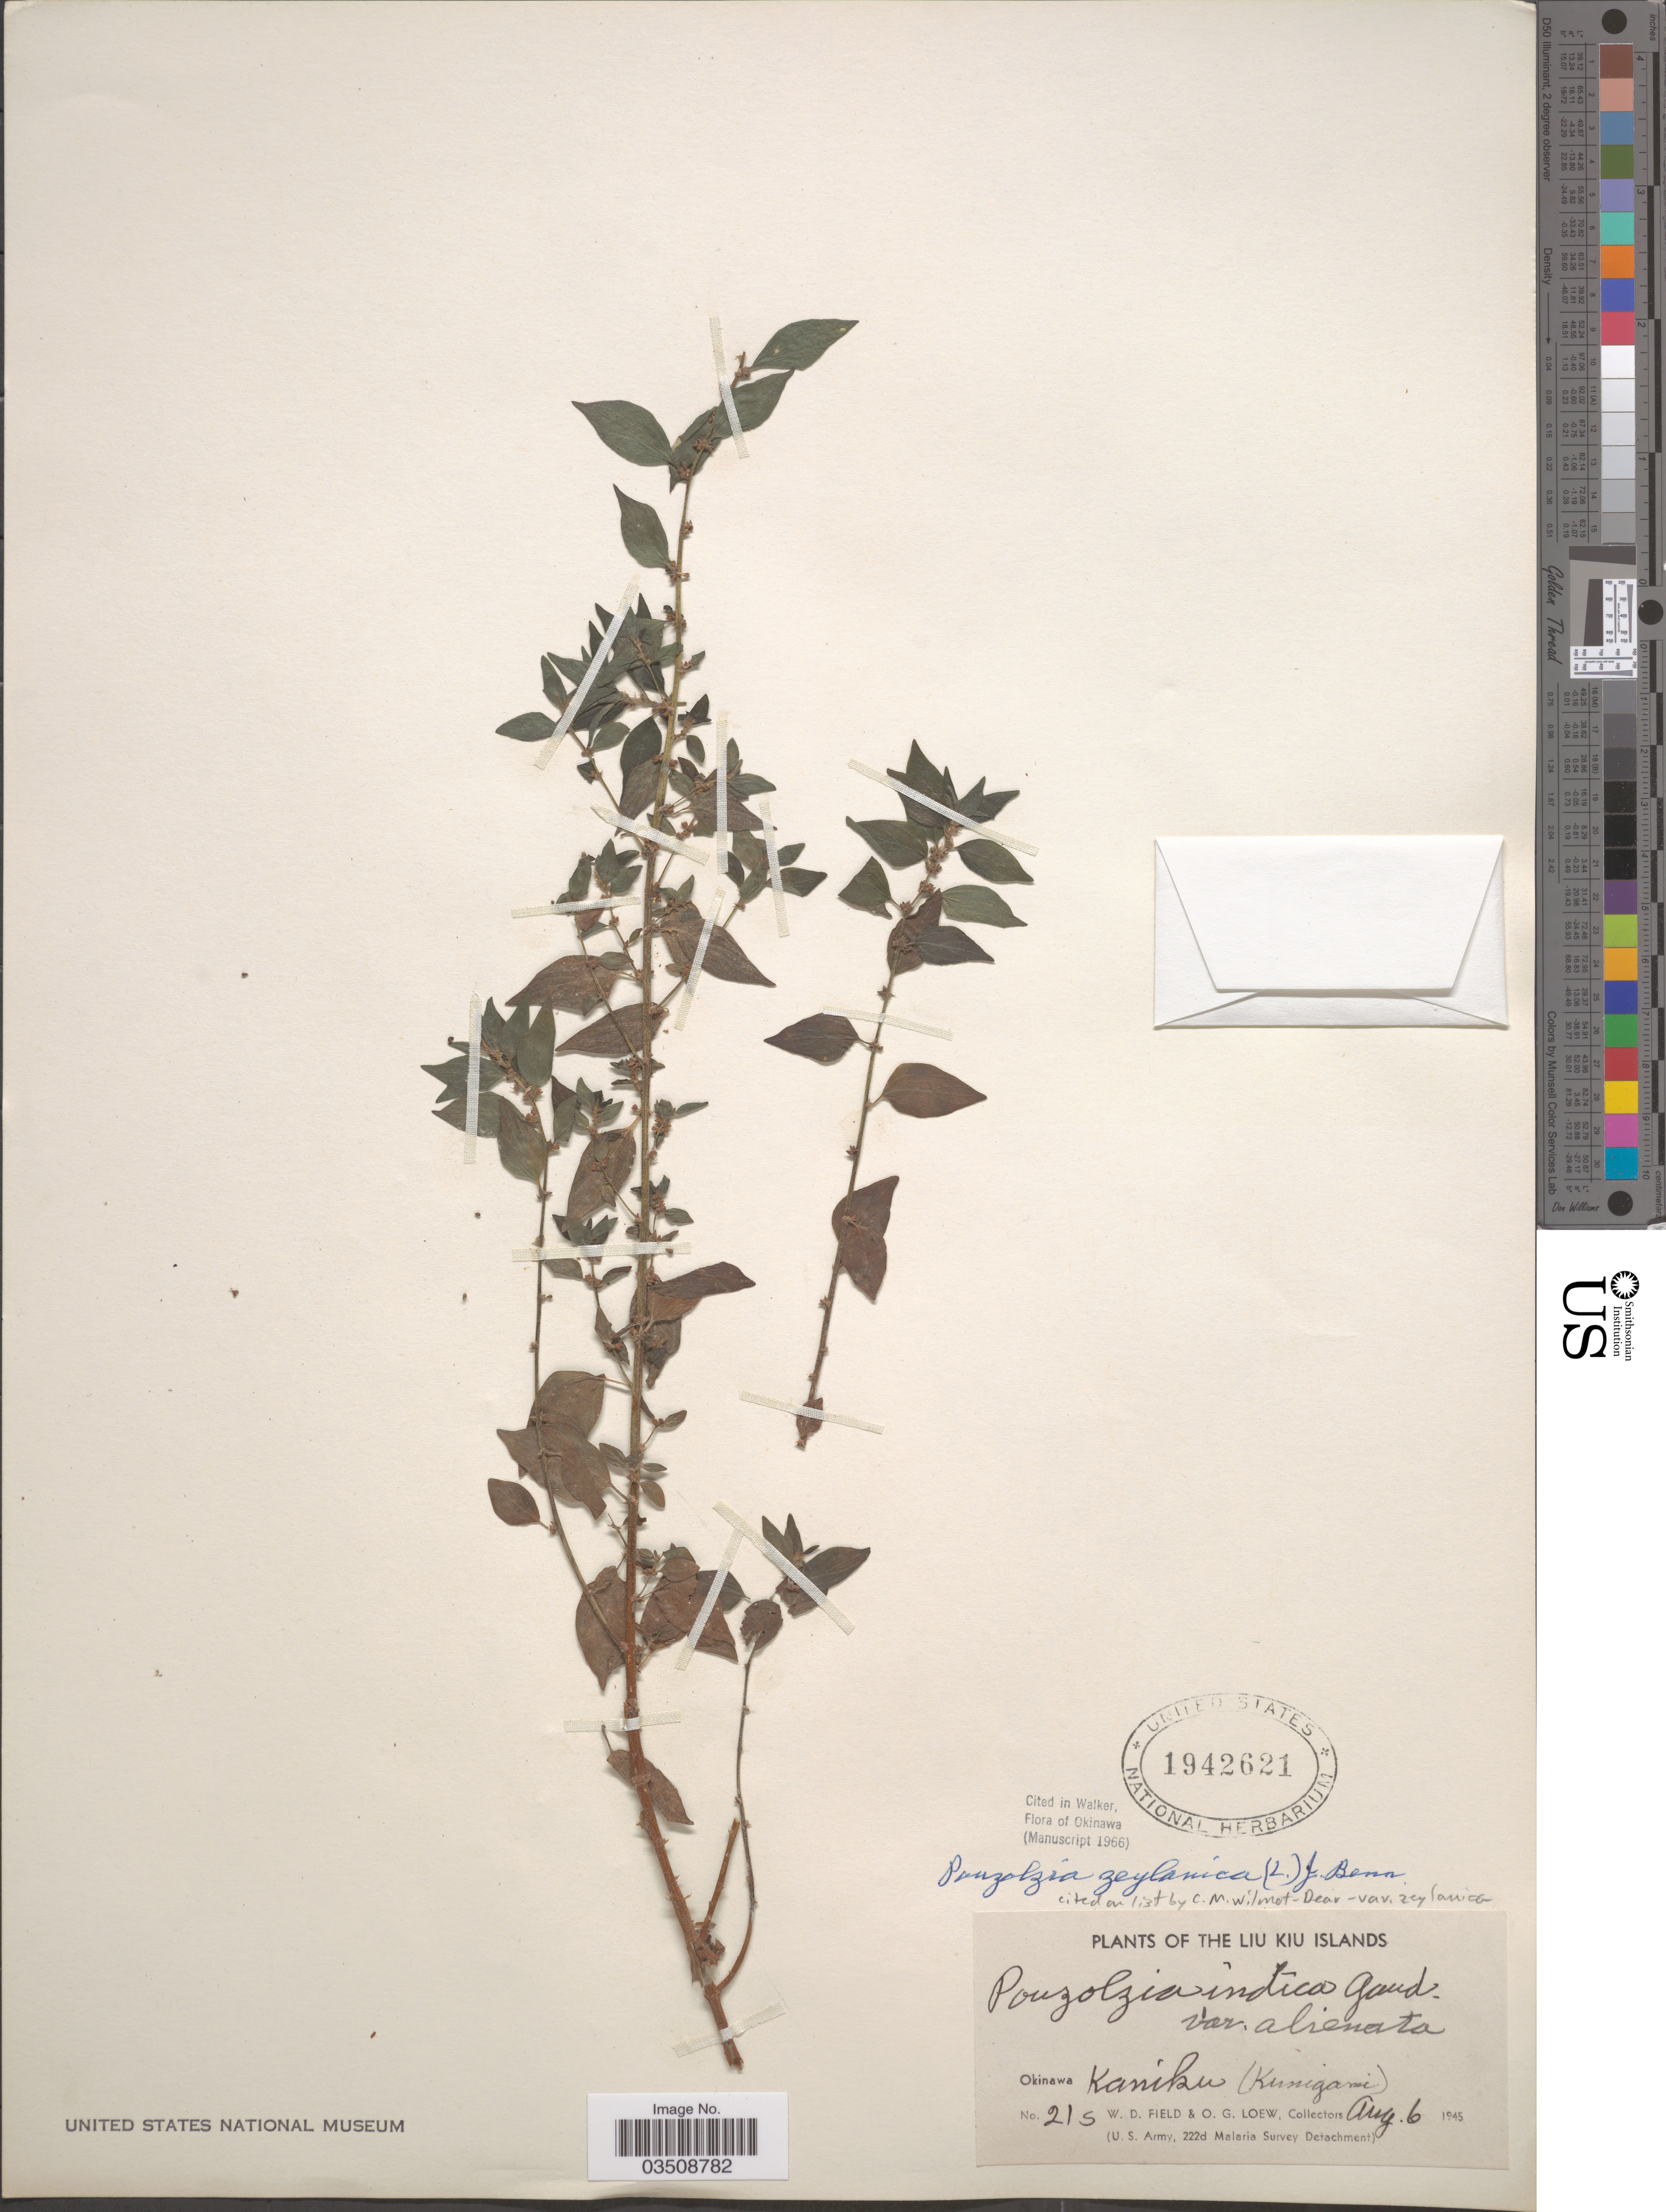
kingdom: Plantae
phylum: Tracheophyta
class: Magnoliopsida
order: Rosales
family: Urticaceae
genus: Pouzolzia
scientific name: Pouzolzia zeylanica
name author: (L.) Benn.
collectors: W. D. Field & O. G. Loew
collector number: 21s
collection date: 1945-08-06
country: Japan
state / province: Okinawa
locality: The Liu Kiu Islands. Okinawa Kaniku (Kunigami).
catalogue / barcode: US 1942621